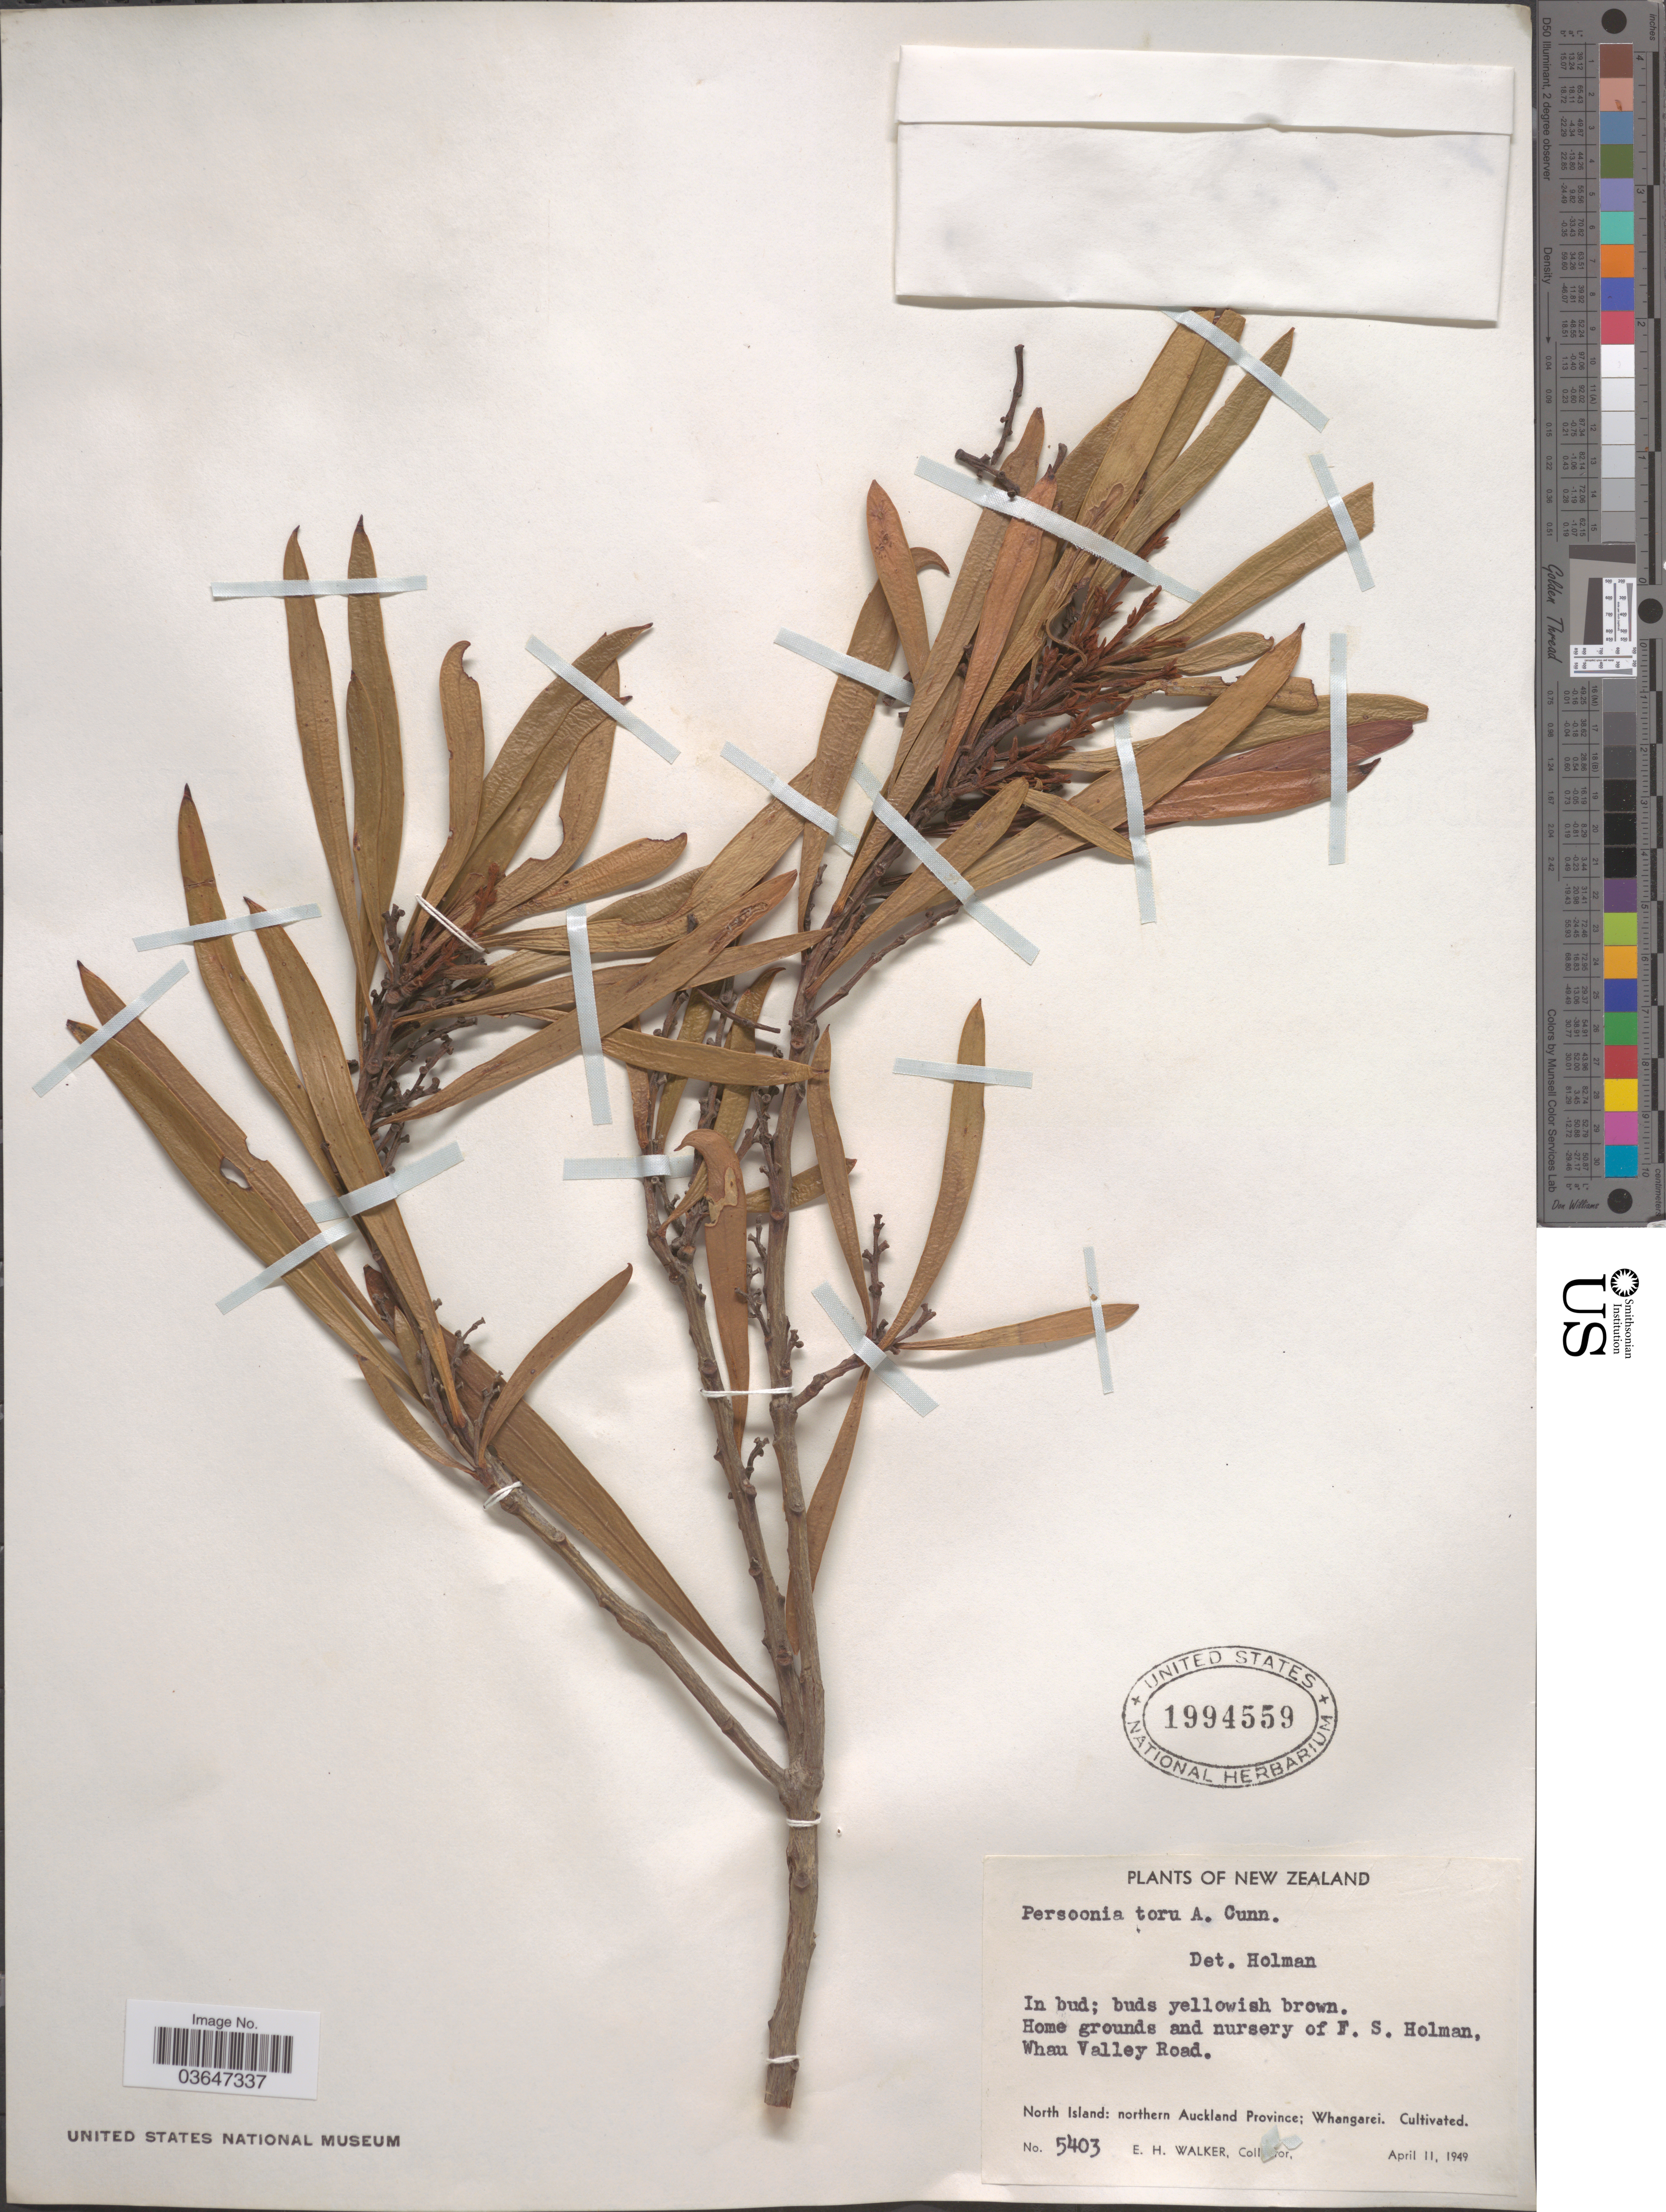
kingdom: Plantae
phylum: Tracheophyta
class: Magnoliopsida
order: Proteales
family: Proteaceae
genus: Persoonia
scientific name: Persoonia toru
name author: A. Cunn.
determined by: Strong, Mark T., (BOT), Smithsonian Institution - National Museum of Natural History (UNITED STATES)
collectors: E. H. Walker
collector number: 5403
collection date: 1949-04-11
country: New Zealand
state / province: Auckland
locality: Home grounds and nursery of F.S. Holman, Whau Valley Road. North Island: northern Auckland Province: Whangarei.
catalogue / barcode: US 1994559